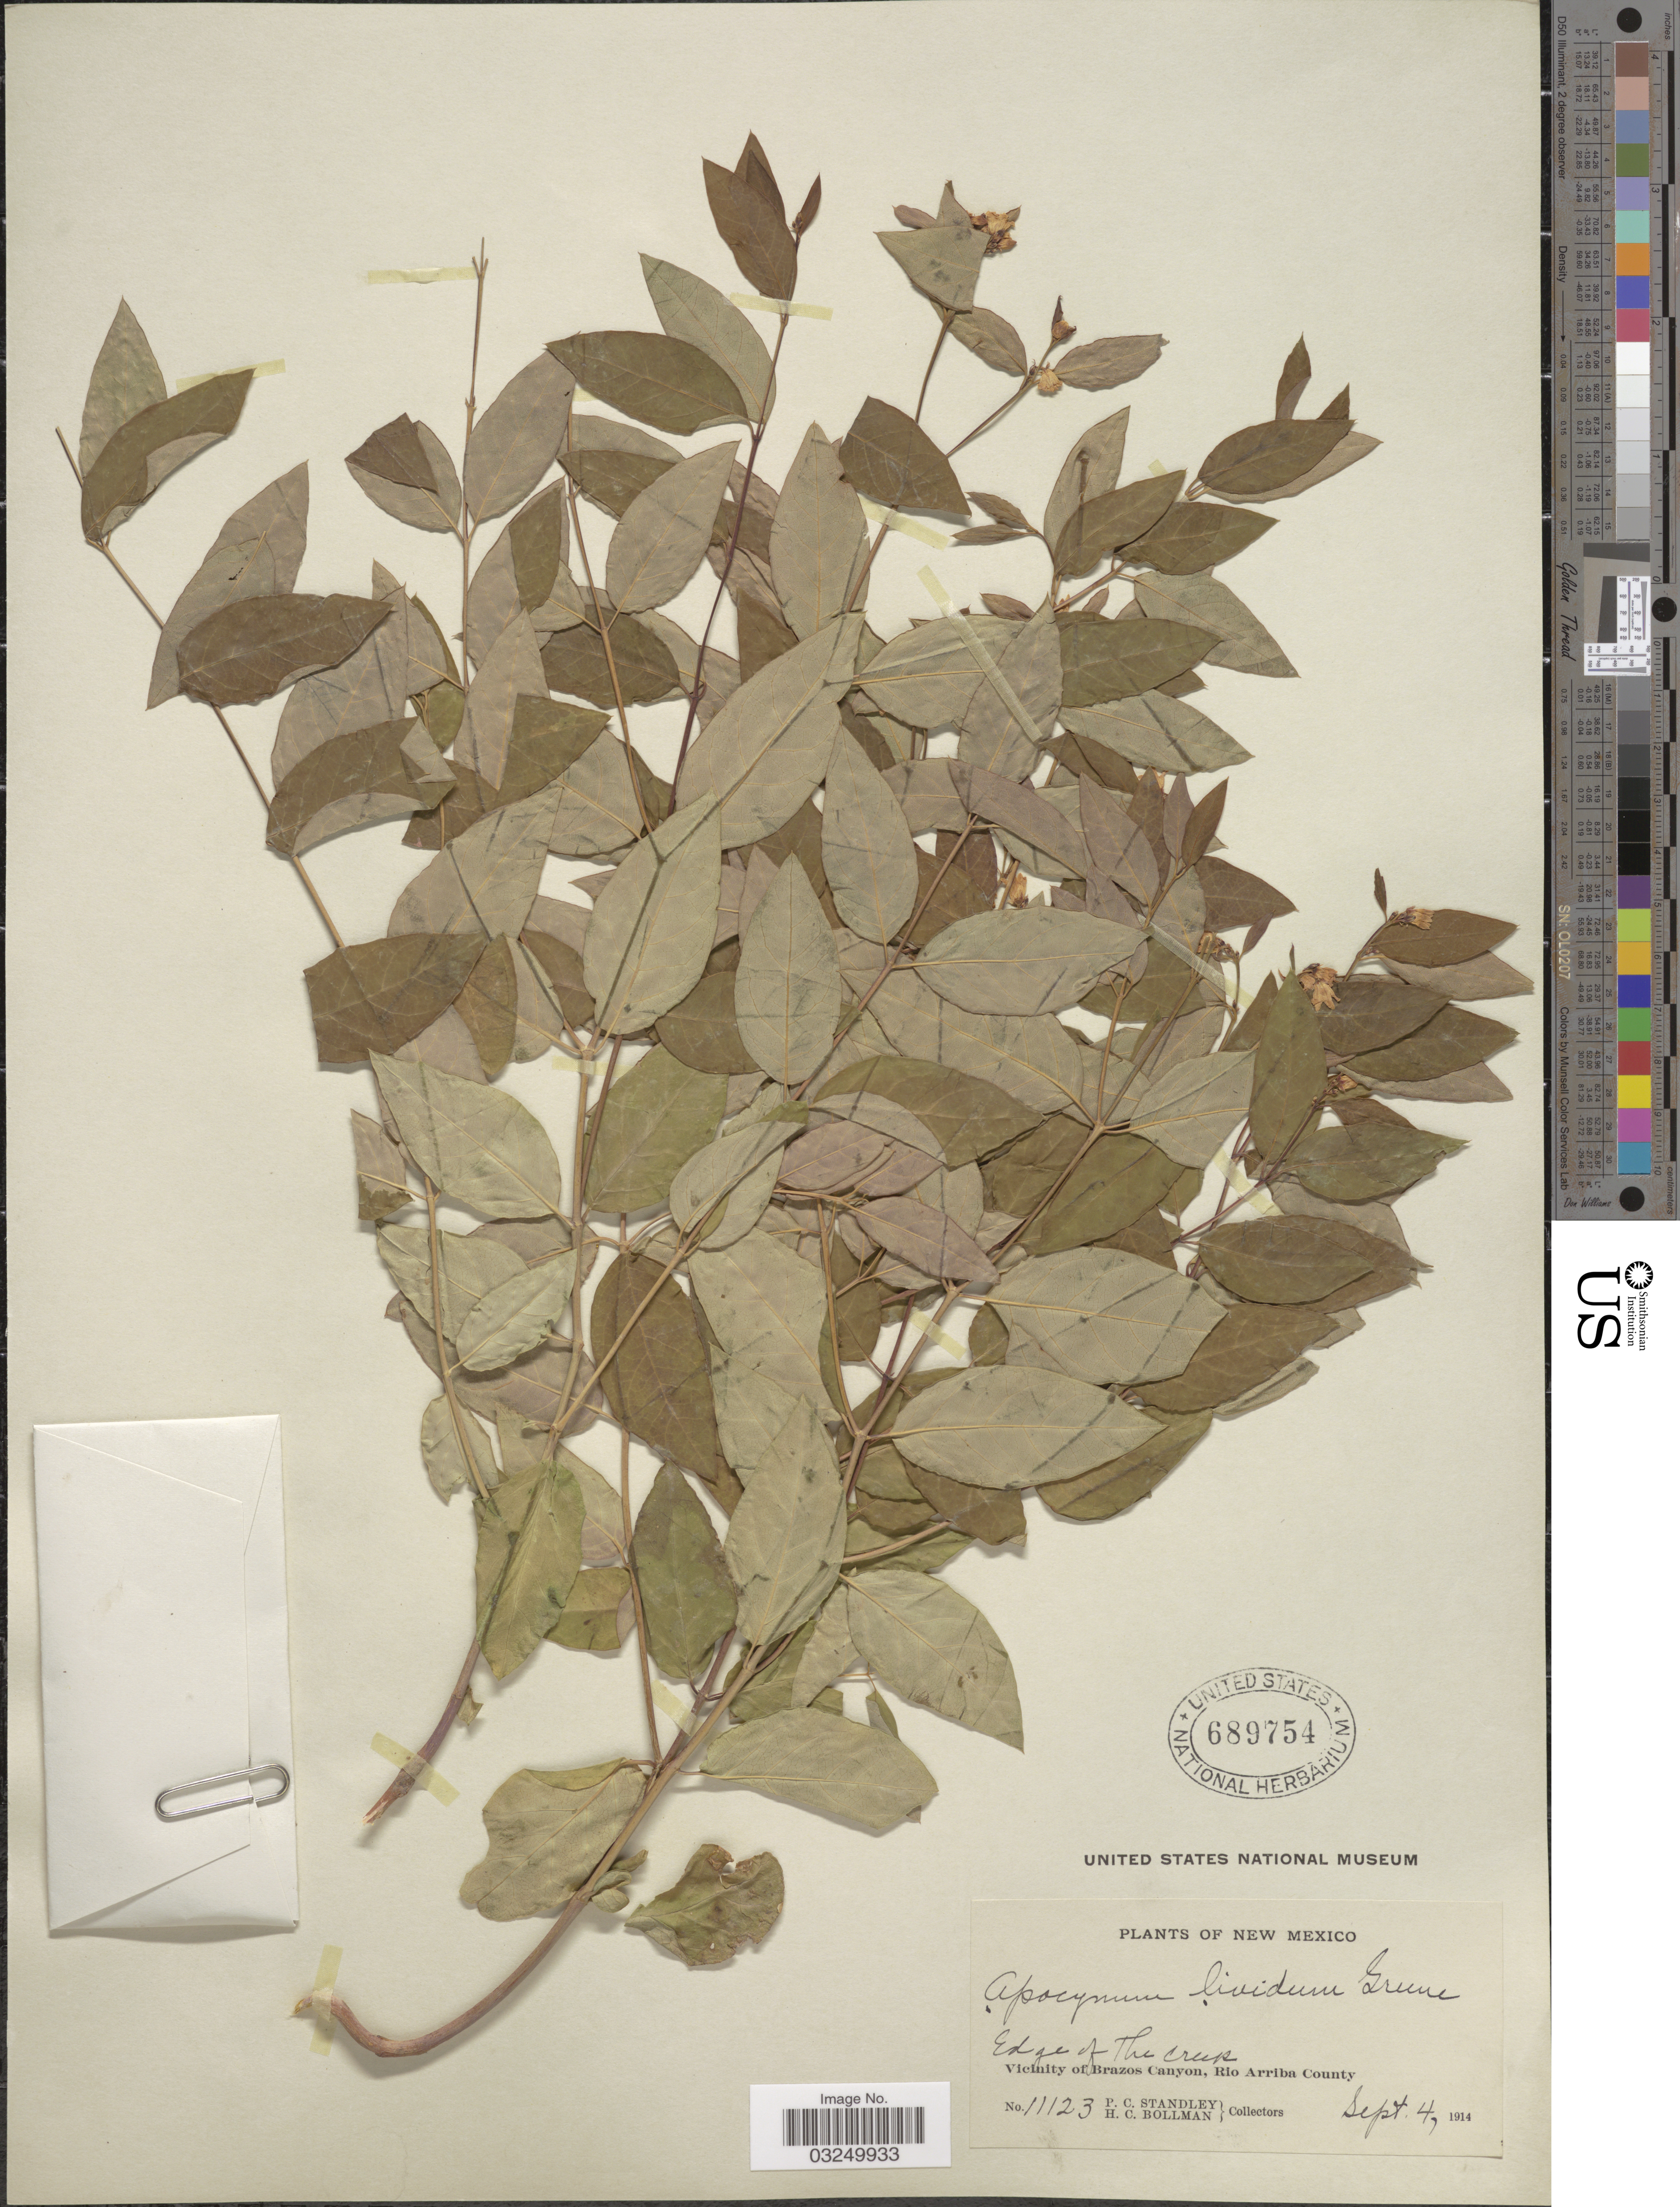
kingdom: Plantae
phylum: Tracheophyta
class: Magnoliopsida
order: Gentianales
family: Apocynaceae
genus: Apocynum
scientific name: Apocynum lividum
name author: Greene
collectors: P. C. Standley & H. C. Bollman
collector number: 11123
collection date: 1914-09-04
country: United States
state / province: New Mexico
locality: Vicinity of Brazos Canyon, Rio Arriba County.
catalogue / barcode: US 689754